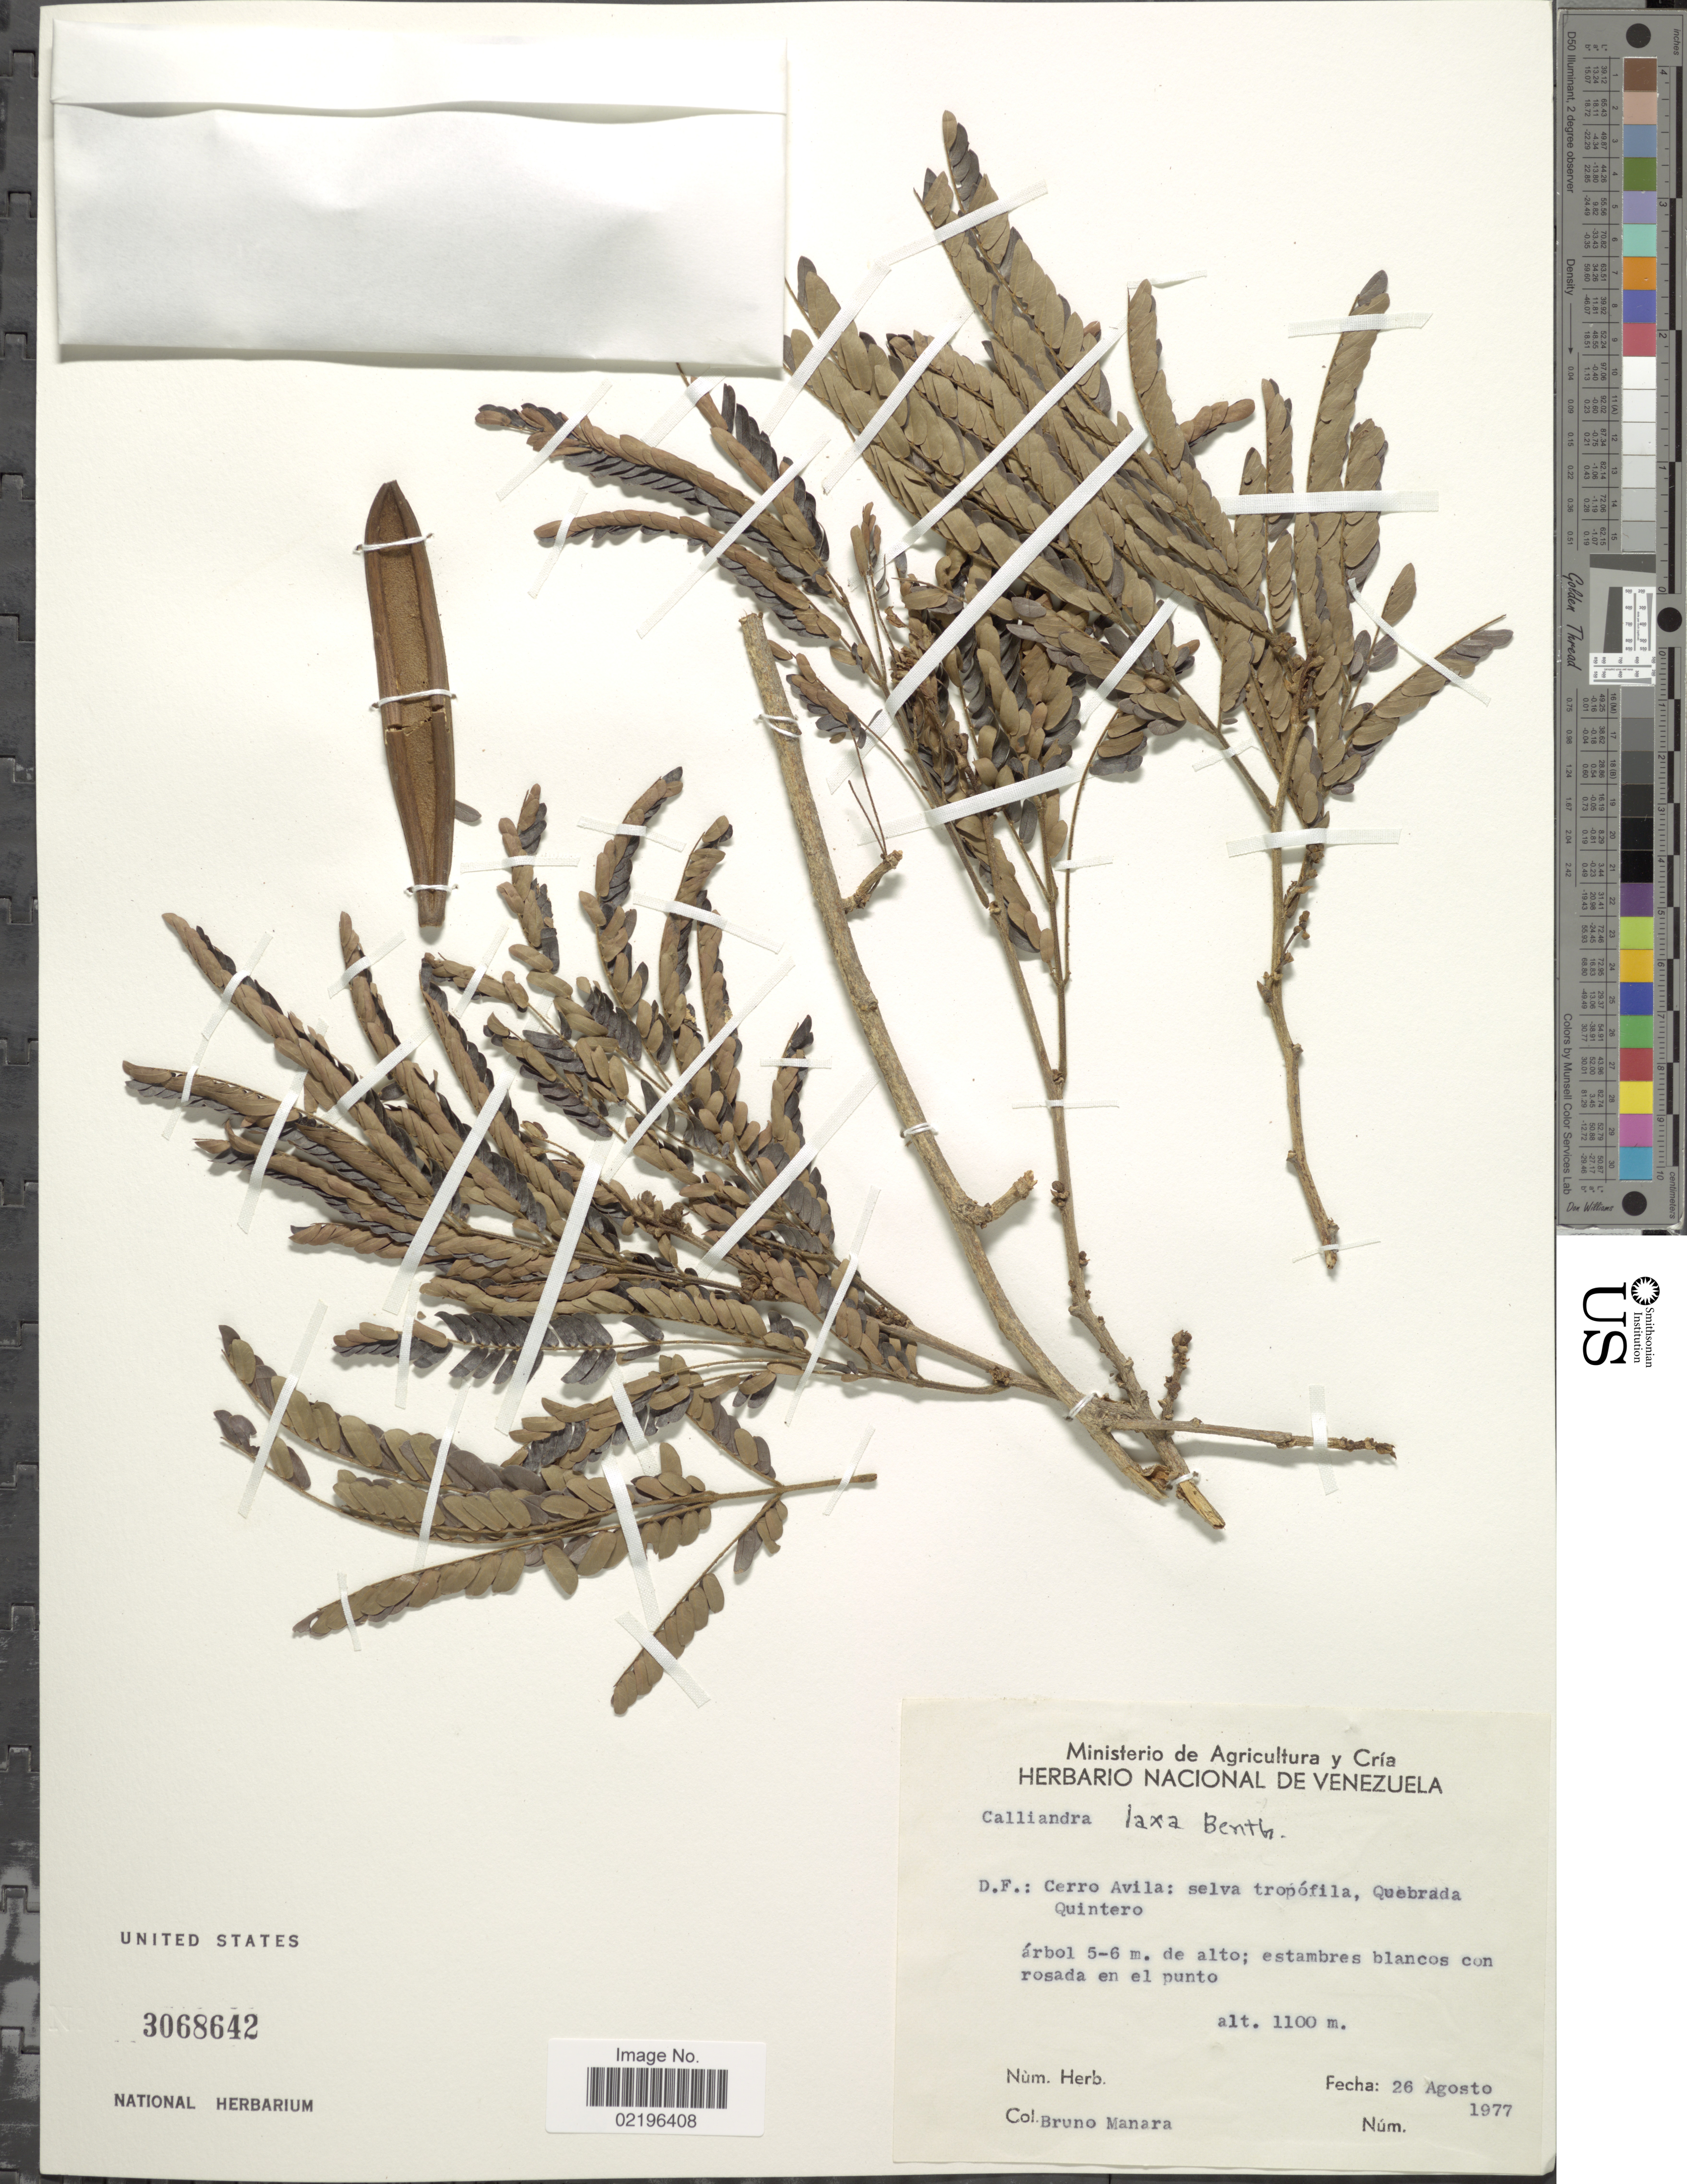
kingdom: Plantae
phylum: Tracheophyta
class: Magnoliopsida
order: Fabales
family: Fabaceae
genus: Calliandra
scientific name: Calliandra laxa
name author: (Willd.) Benth.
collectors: B. Manara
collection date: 1977-08-26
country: Venezuela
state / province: Distrito Federal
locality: D. F. : Cerro Avila: selva tropofila, Quebrada Quintero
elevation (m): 1100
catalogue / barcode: US 3068642